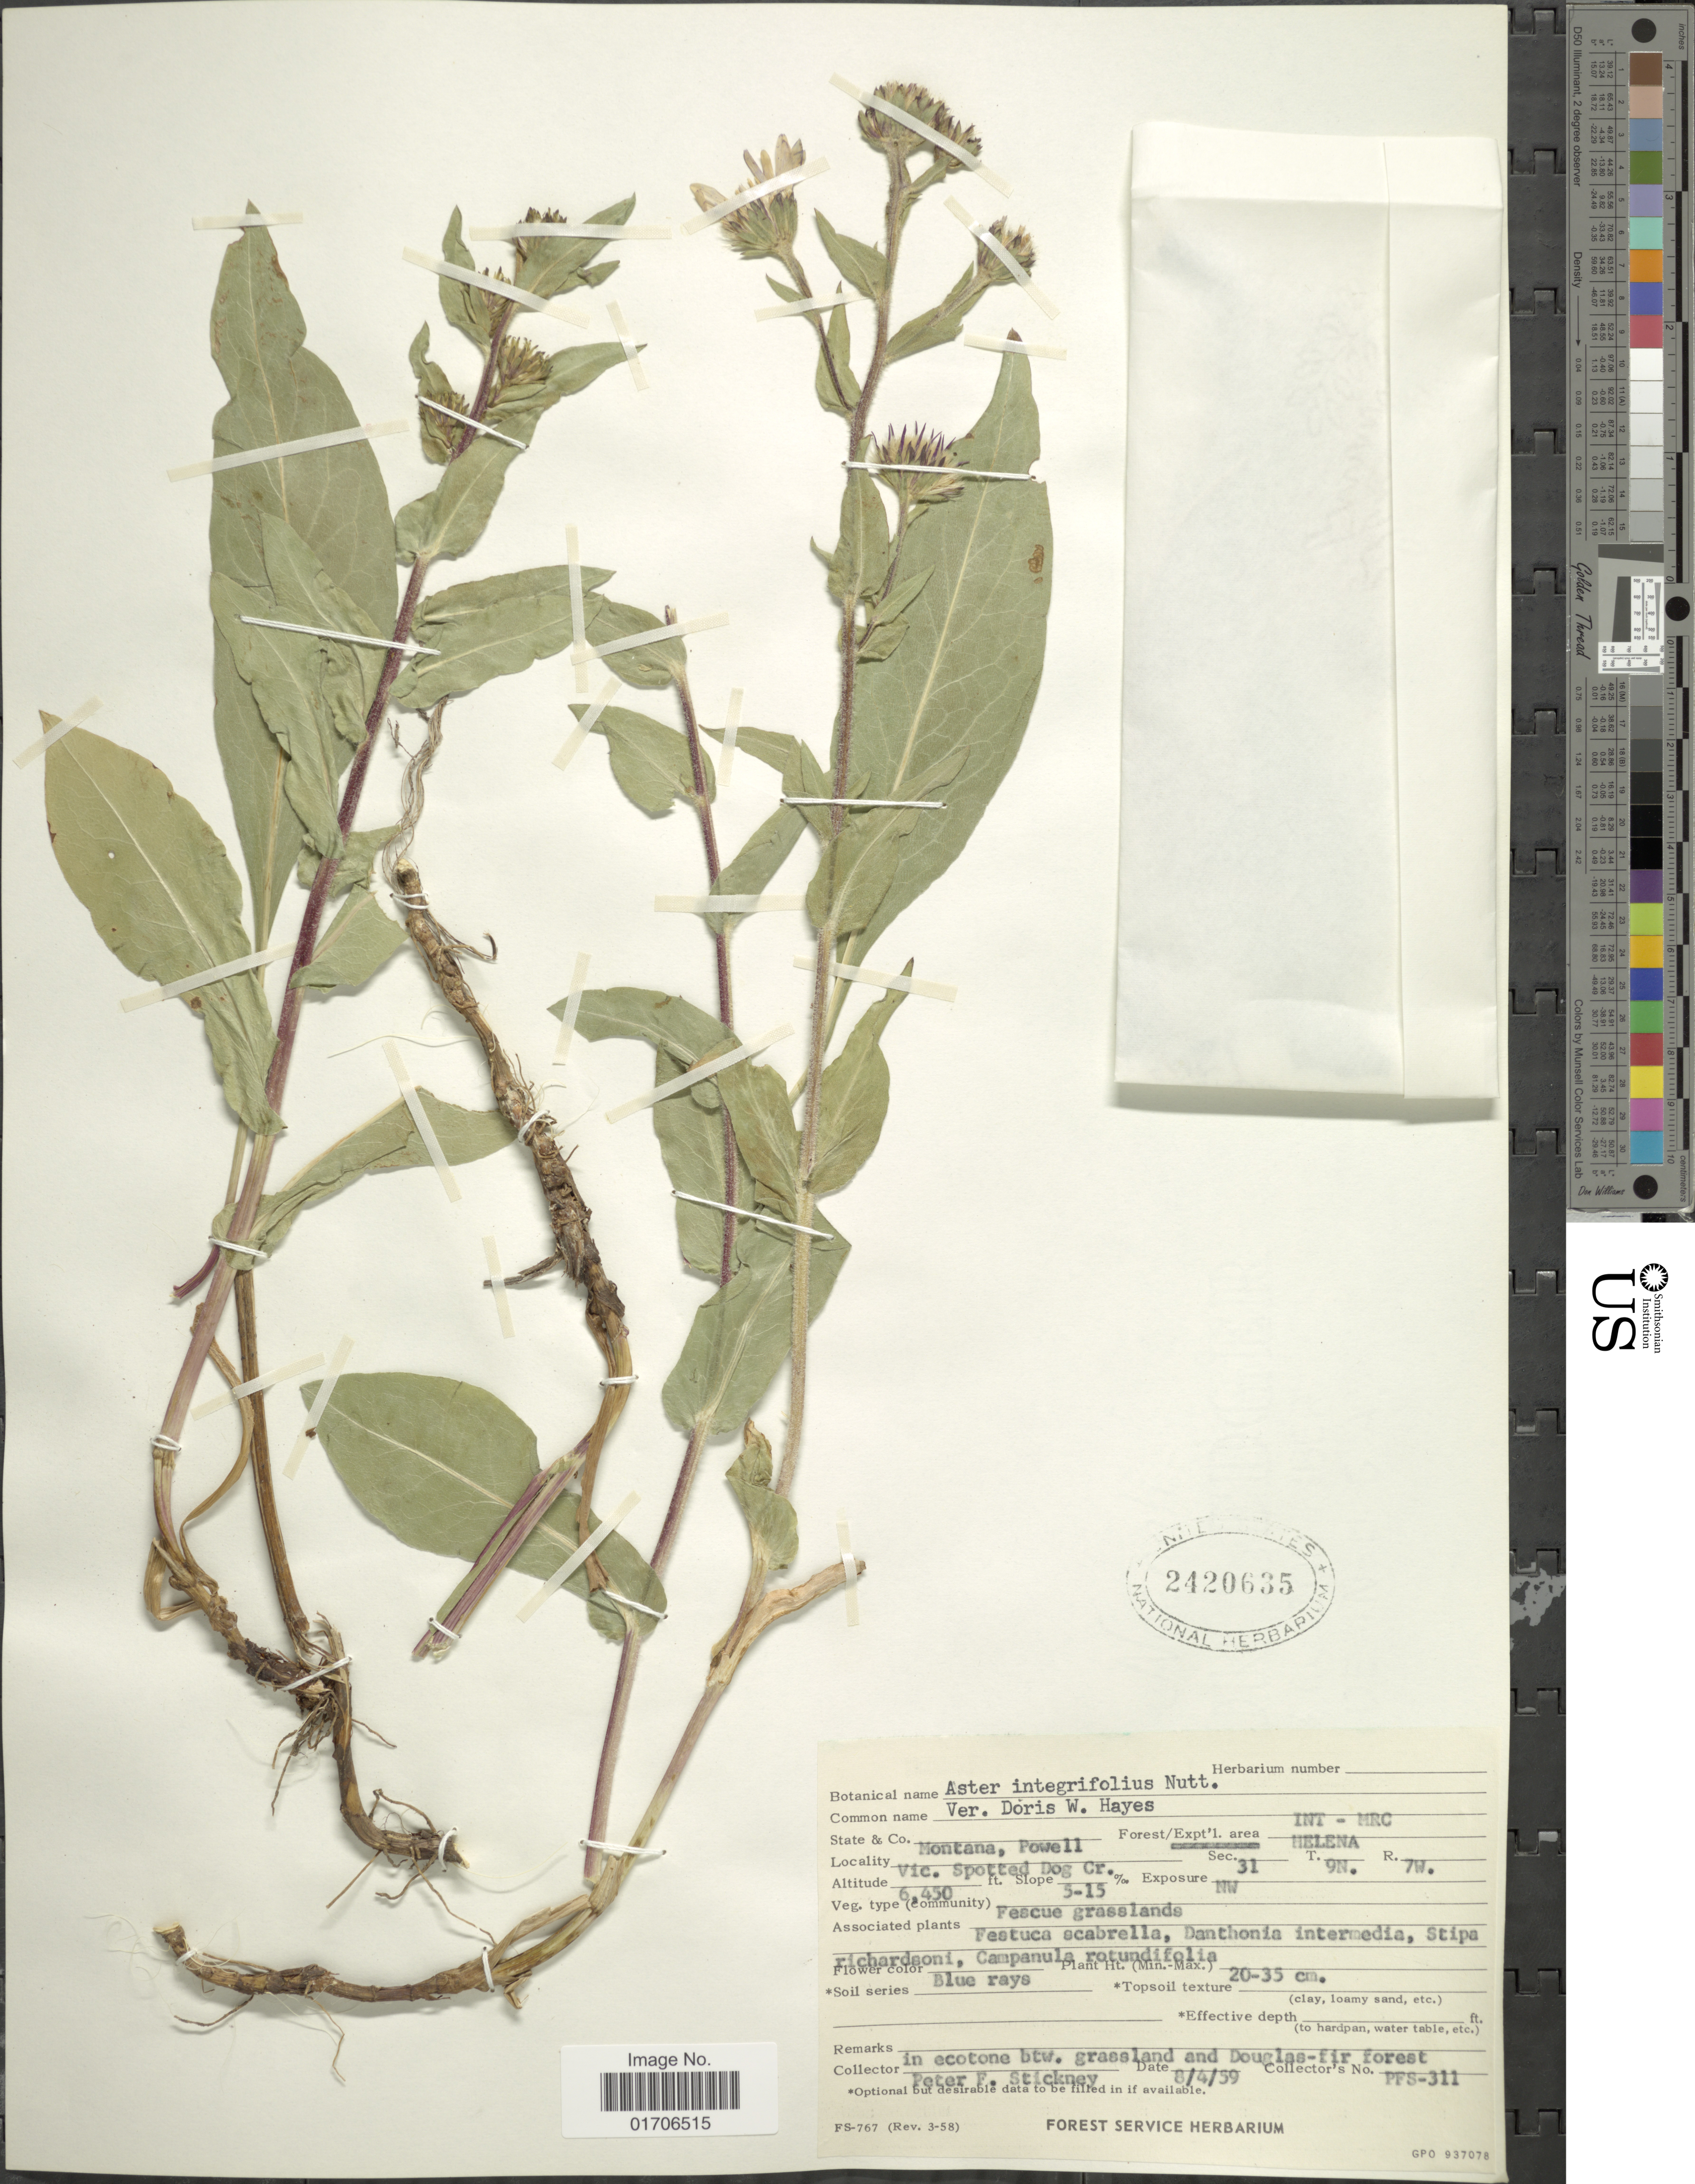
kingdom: Plantae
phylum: Tracheophyta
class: Magnoliopsida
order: Asterales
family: Asteraceae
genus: Eurybia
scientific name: Eurybia integrifolia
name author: (Nutt.) G.L. Nesom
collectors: P. Stickney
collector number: PFS-311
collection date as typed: Transcribed d/m/y: 4/8/59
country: United States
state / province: Montana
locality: Montana, Powell. Vic. Spotted Dog Cr. Sec. 31. T 9N. R 7W.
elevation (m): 1966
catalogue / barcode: US 2420635